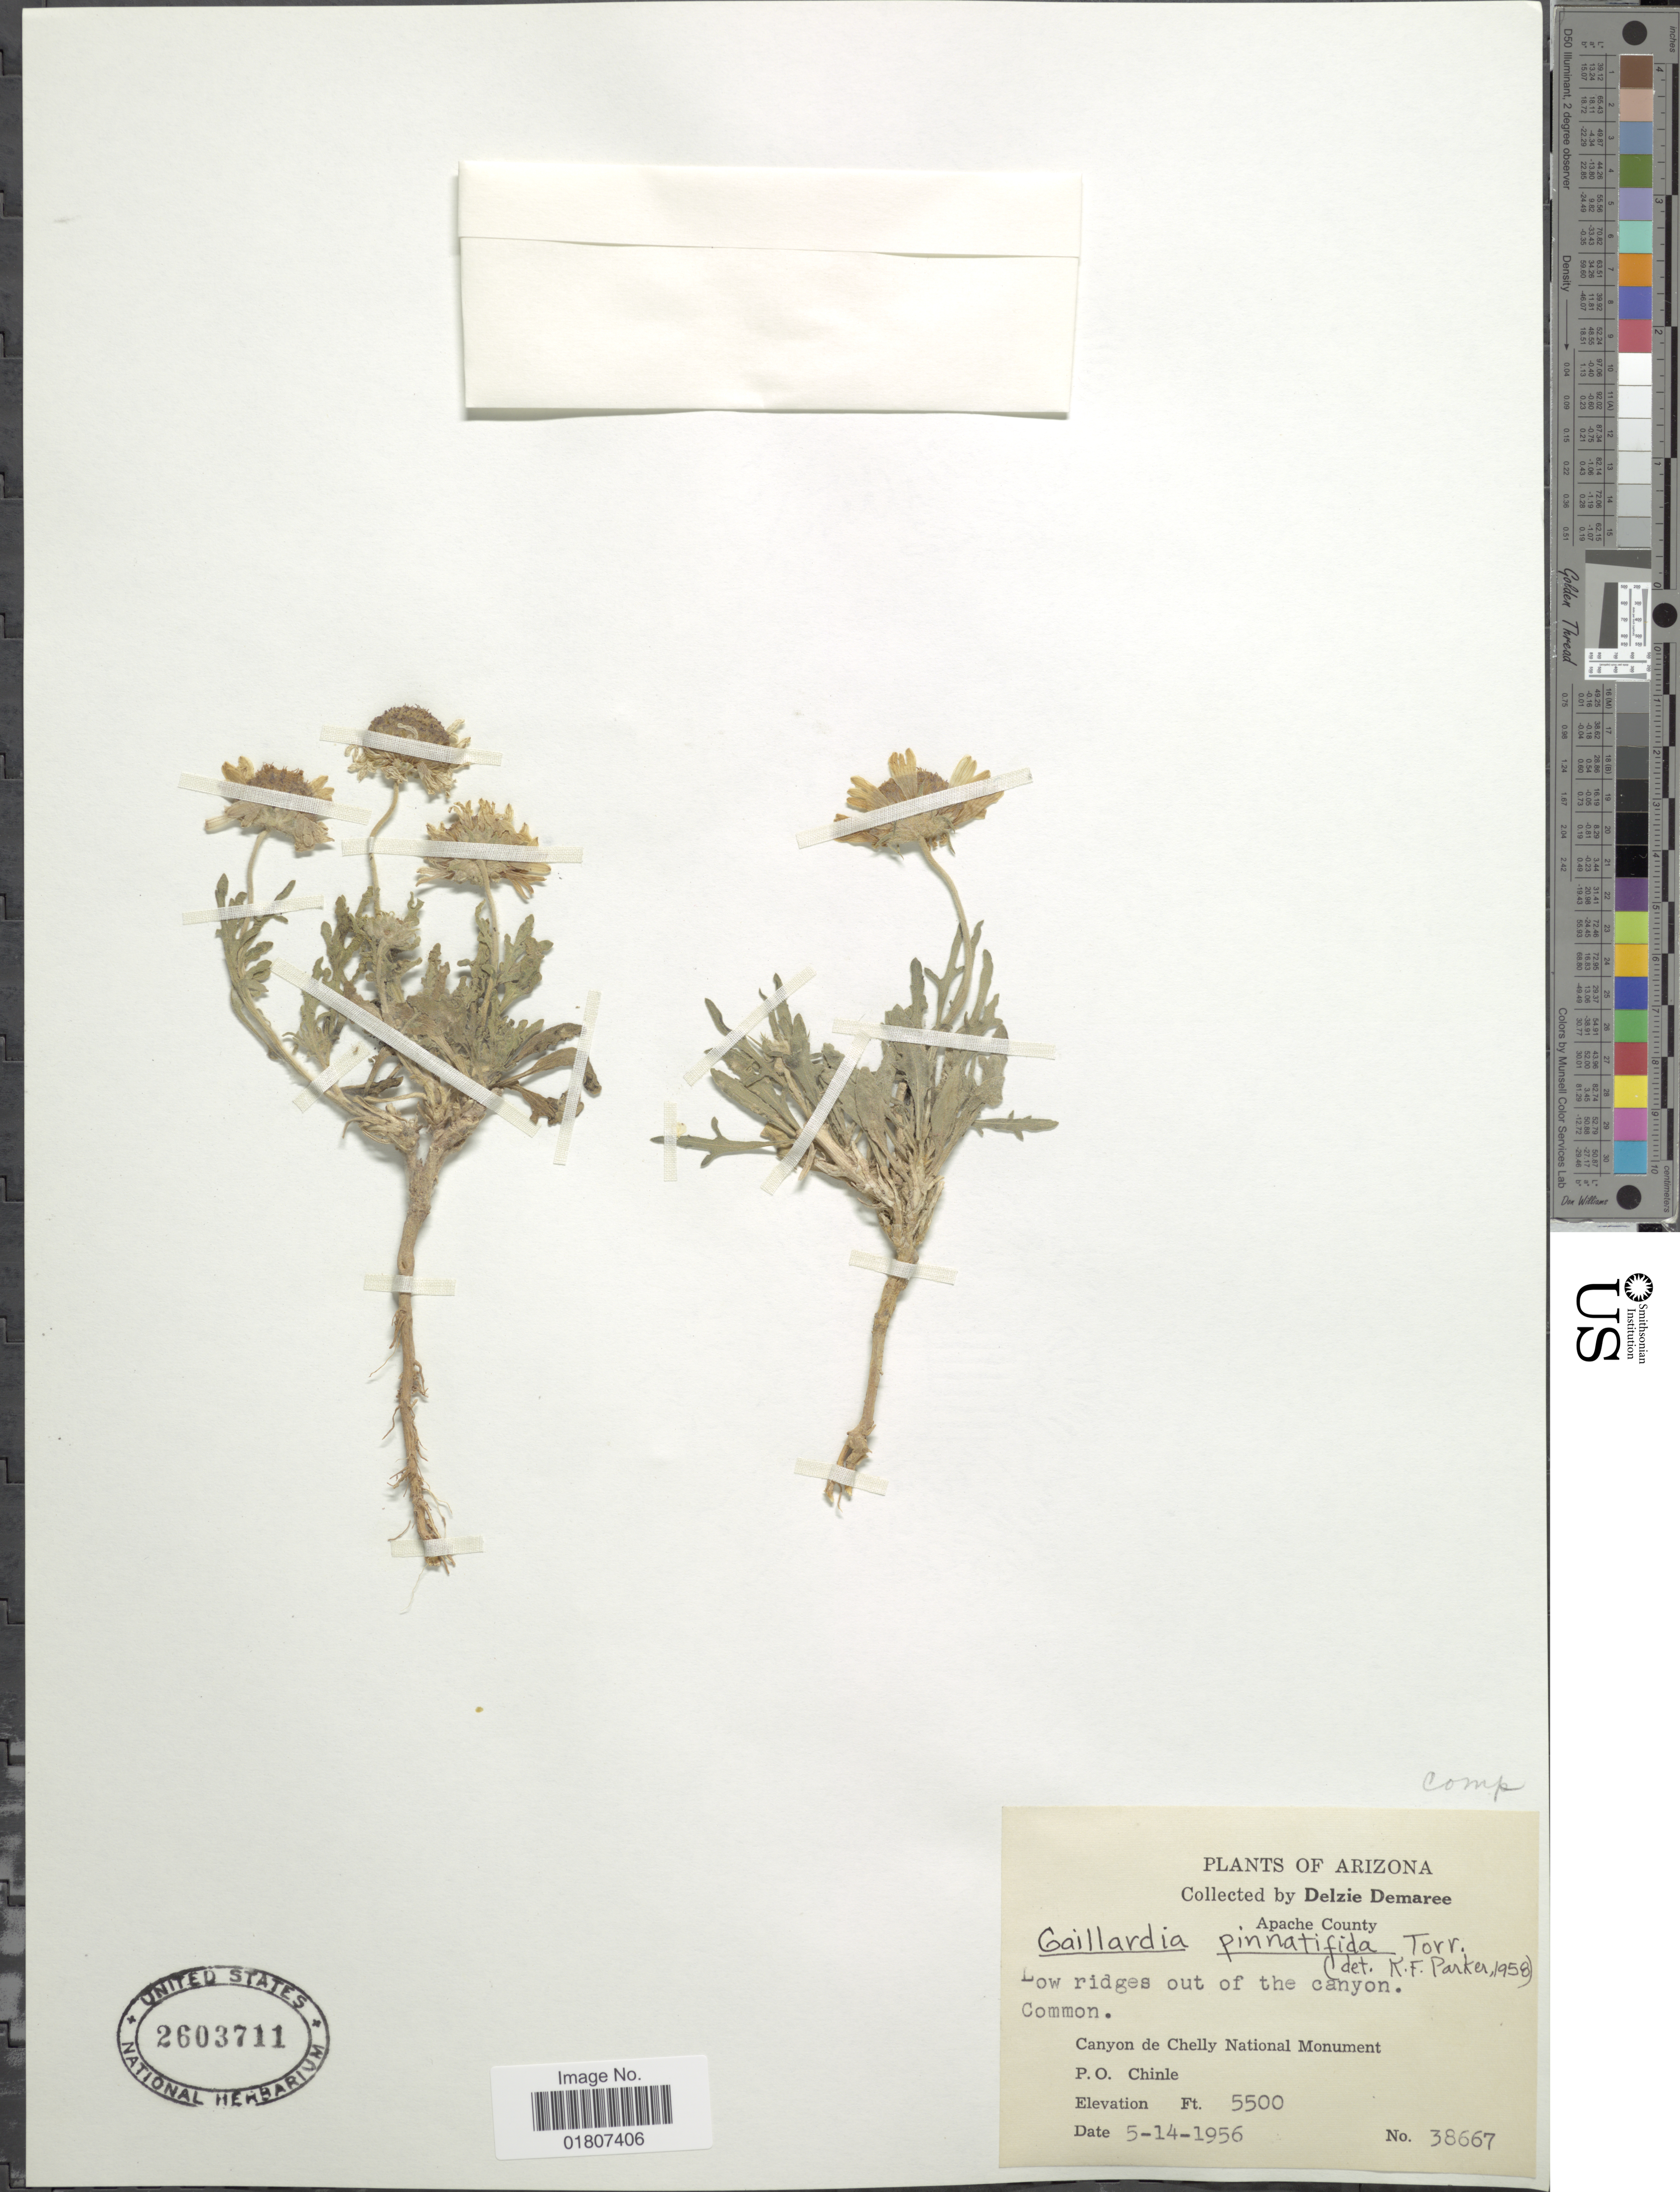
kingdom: Plantae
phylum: Tracheophyta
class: Magnoliopsida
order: Asterales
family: Asteraceae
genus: Gaillardia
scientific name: Gaillardia pinnatifida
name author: Torr.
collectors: D. Demaree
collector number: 38667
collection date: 1956-05-14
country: United States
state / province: Arizona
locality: Apache County. Canyon de Chelly National Monument. P. O. Chinle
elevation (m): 1676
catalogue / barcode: US 2603711